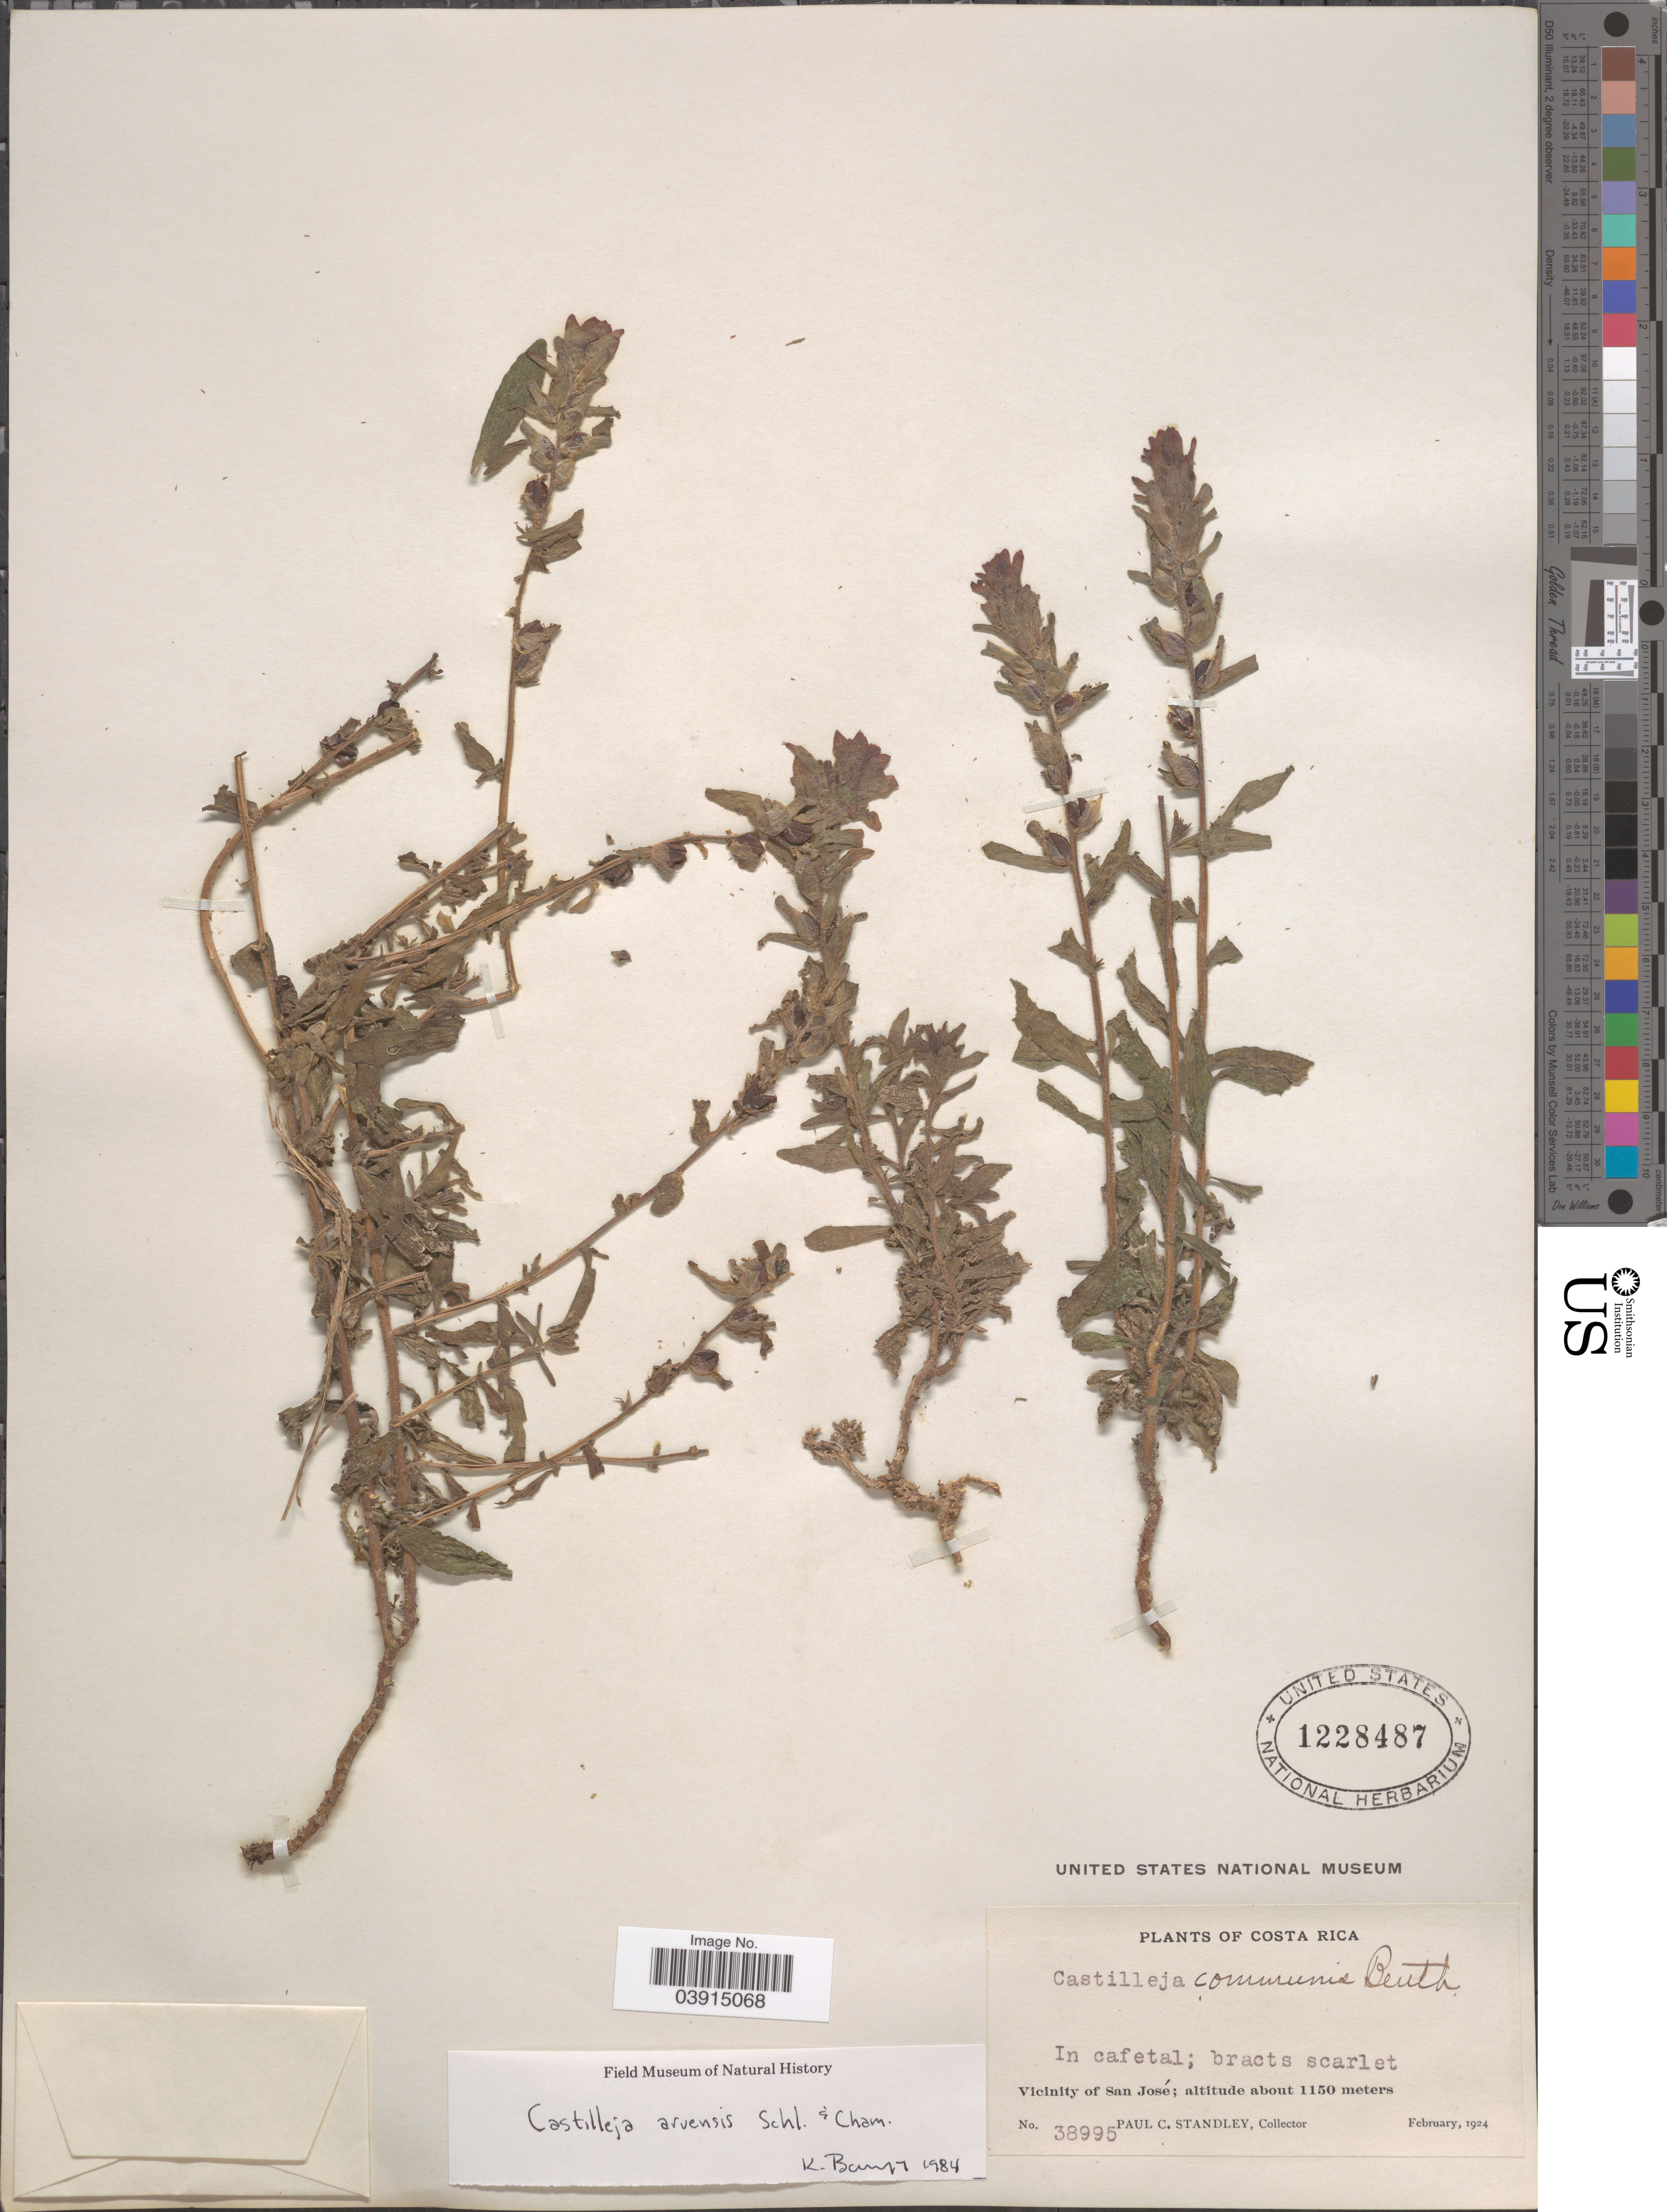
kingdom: Plantae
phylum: Tracheophyta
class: Magnoliopsida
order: Lamiales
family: Orobanchaceae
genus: Castilleja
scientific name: Castilleja arvensis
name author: Schltdl. & Cham.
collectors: P. C. Standley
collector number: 38995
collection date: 1924-02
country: Costa Rica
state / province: San José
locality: In cafetal; Vicinity of San José.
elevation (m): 1150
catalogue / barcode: US 1228487